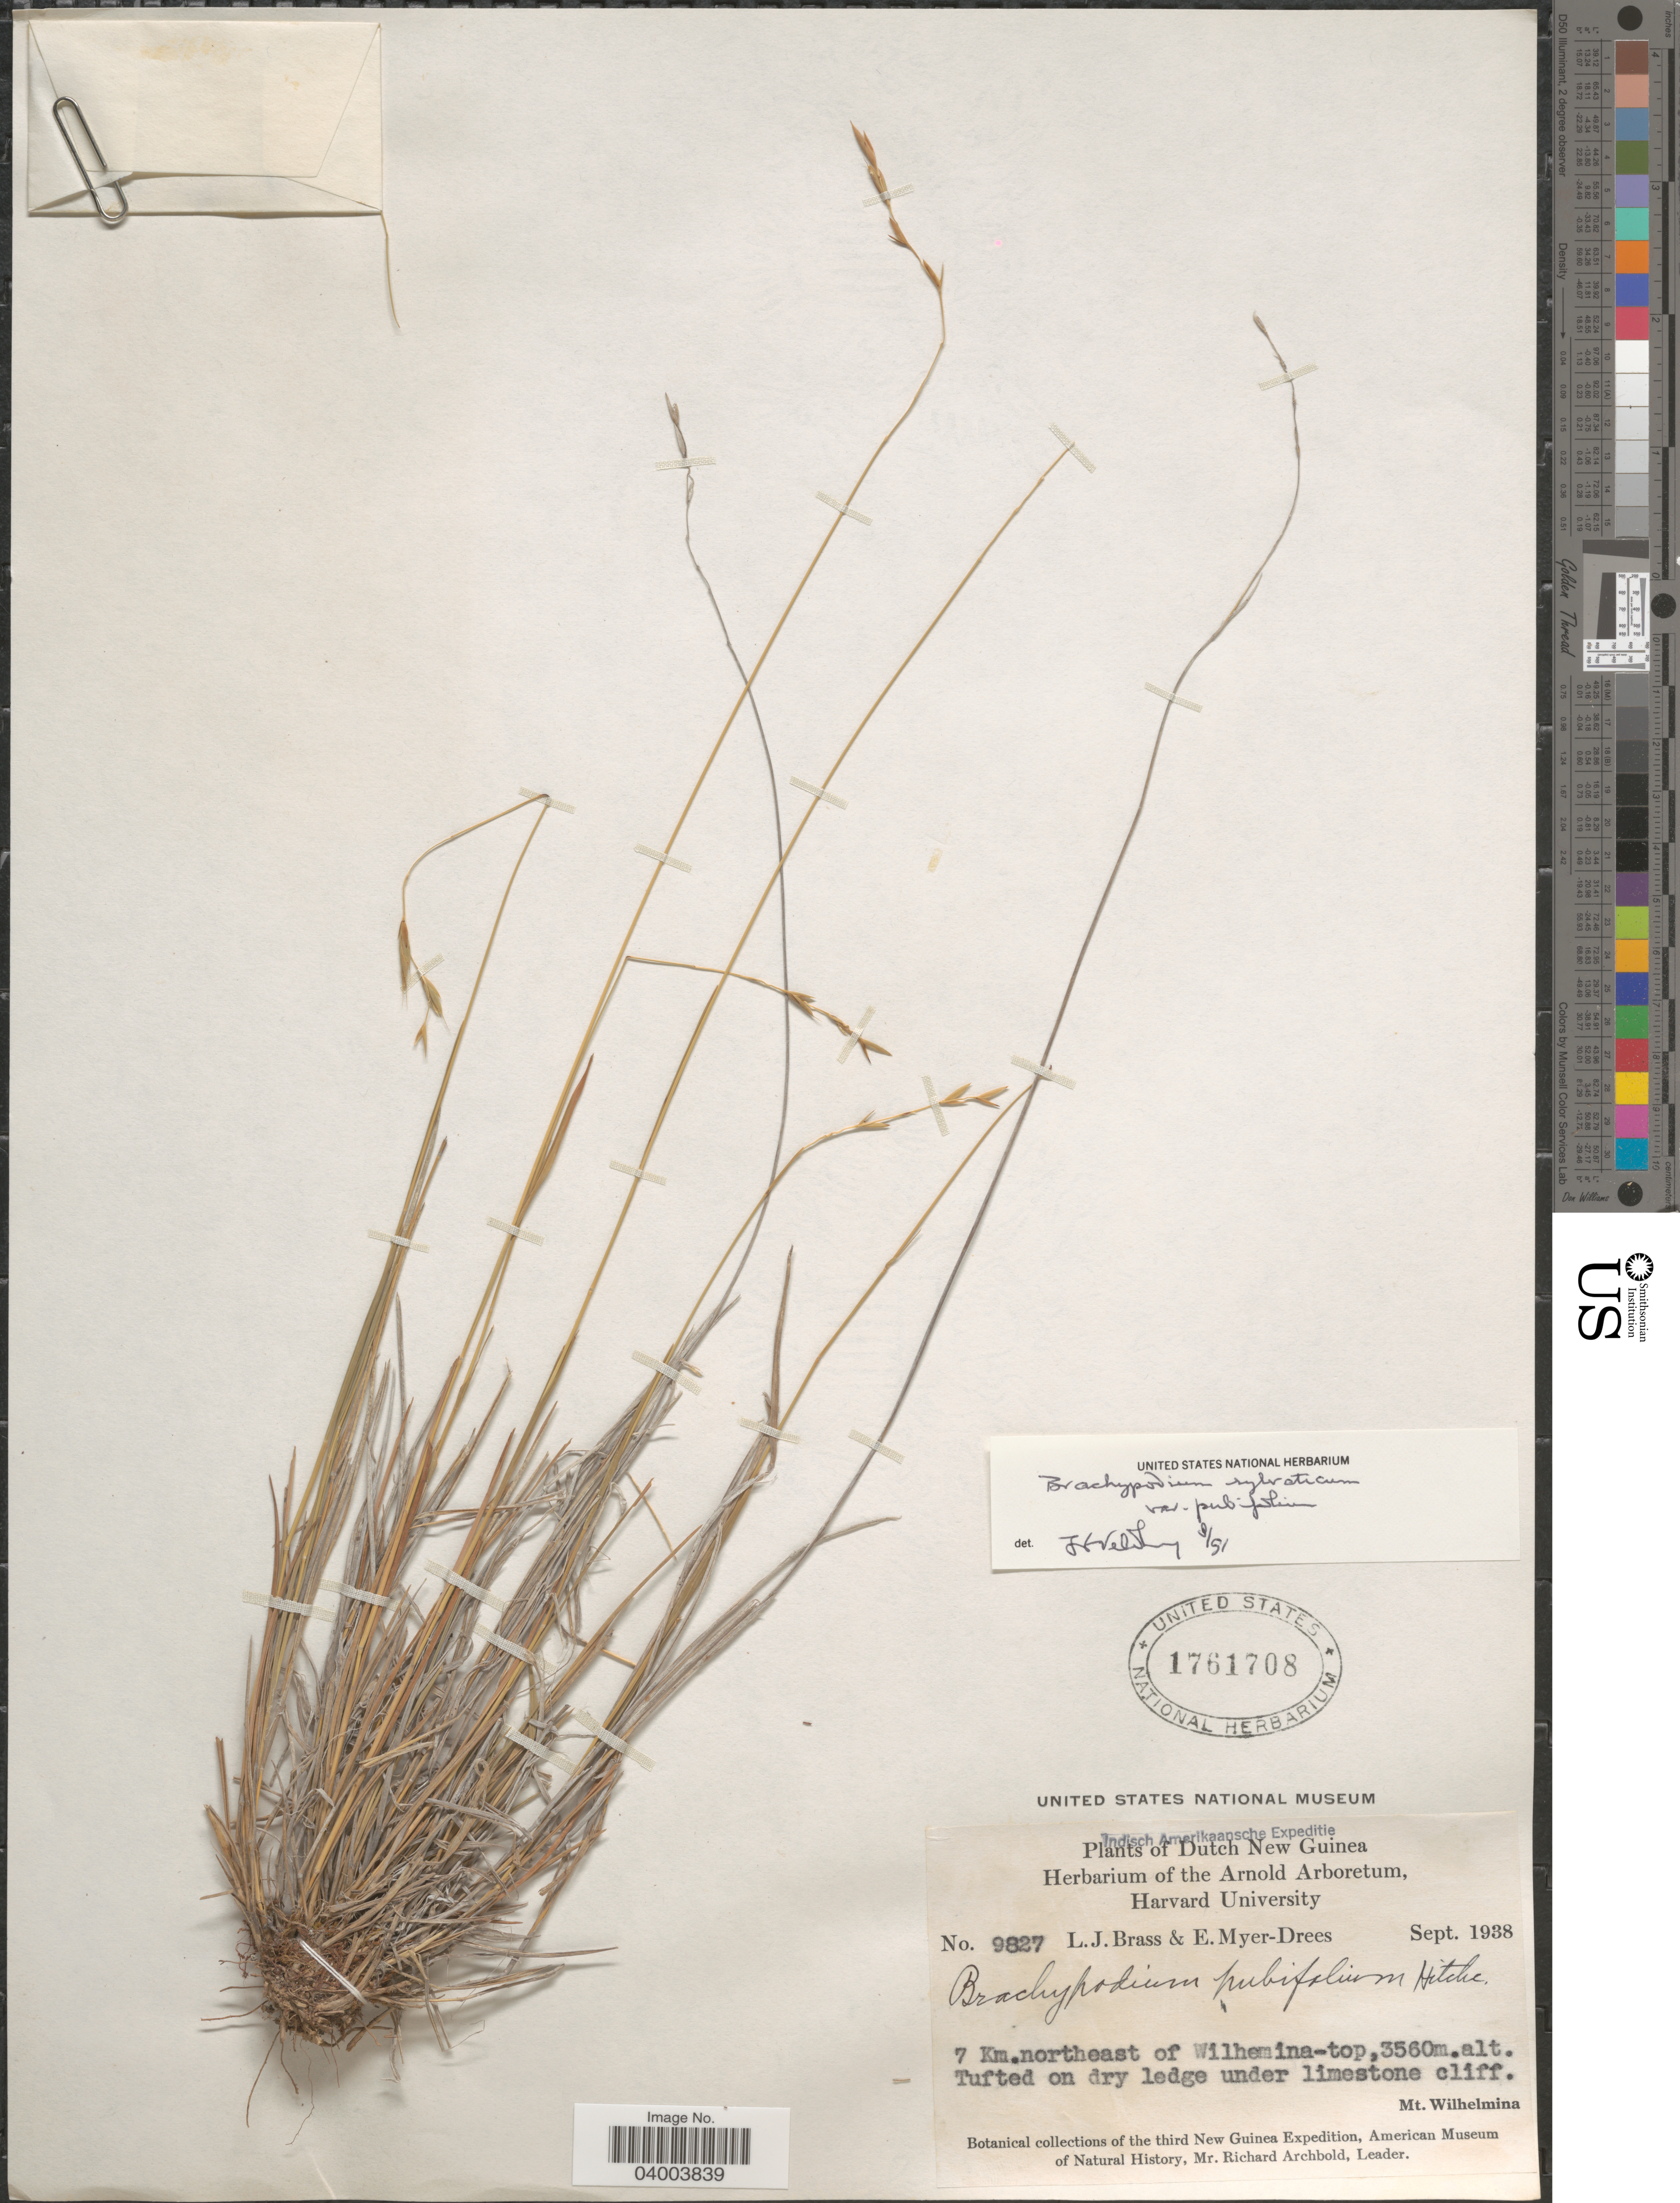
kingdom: Plantae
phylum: Tracheophyta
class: Liliopsida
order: Poales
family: Poaceae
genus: Brachypodium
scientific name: Brachypodium sylvaticum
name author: (Huds.) P. Beauv.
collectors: L. J. Brass & E. Myer-Drees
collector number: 9827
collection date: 1938-09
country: Indonesia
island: New Guinea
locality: Dutch New Guinea. 7 Km. northeast of Wilhemina-top. Mt. Wilhelmina.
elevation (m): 3560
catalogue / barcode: US 1761708